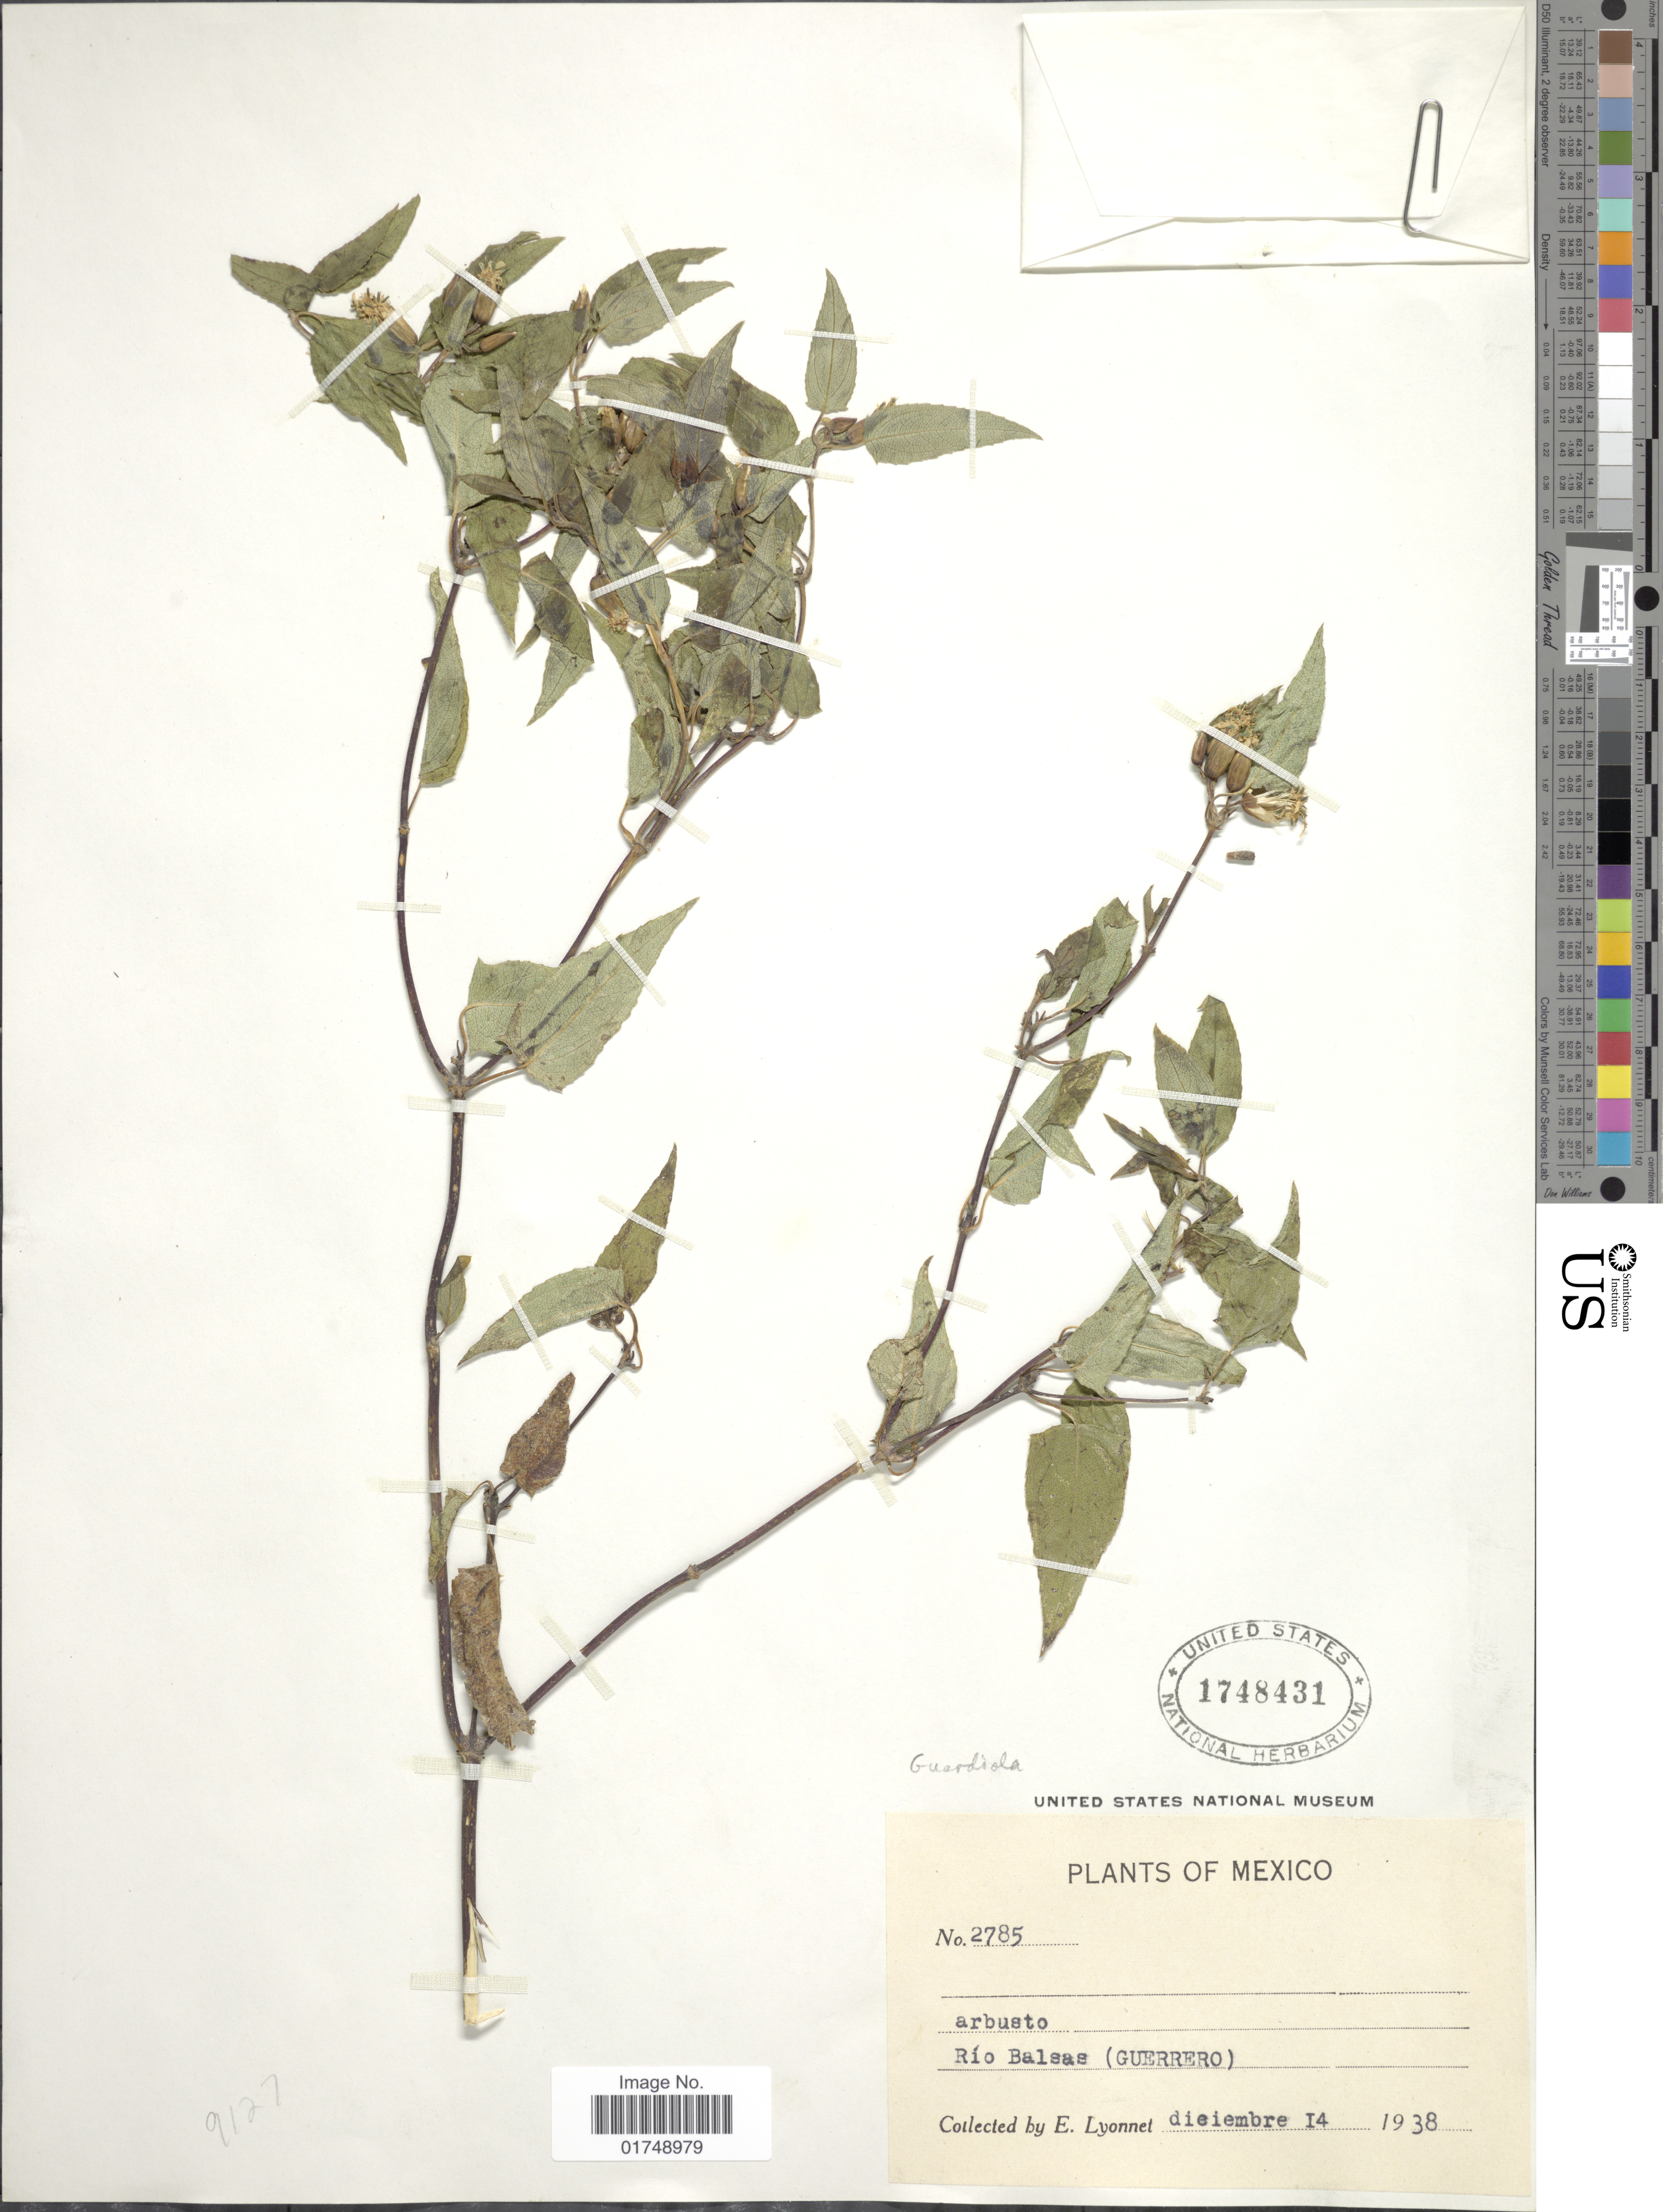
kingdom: Plantae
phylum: Tracheophyta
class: Magnoliopsida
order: Asterales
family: Asteraceae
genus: Guardiola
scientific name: Guardiola sp.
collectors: E. Lyonnet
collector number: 2785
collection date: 1938-12-14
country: Mexico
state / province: Guerrero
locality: Rio Balsas. Guardiola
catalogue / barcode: US 1748431